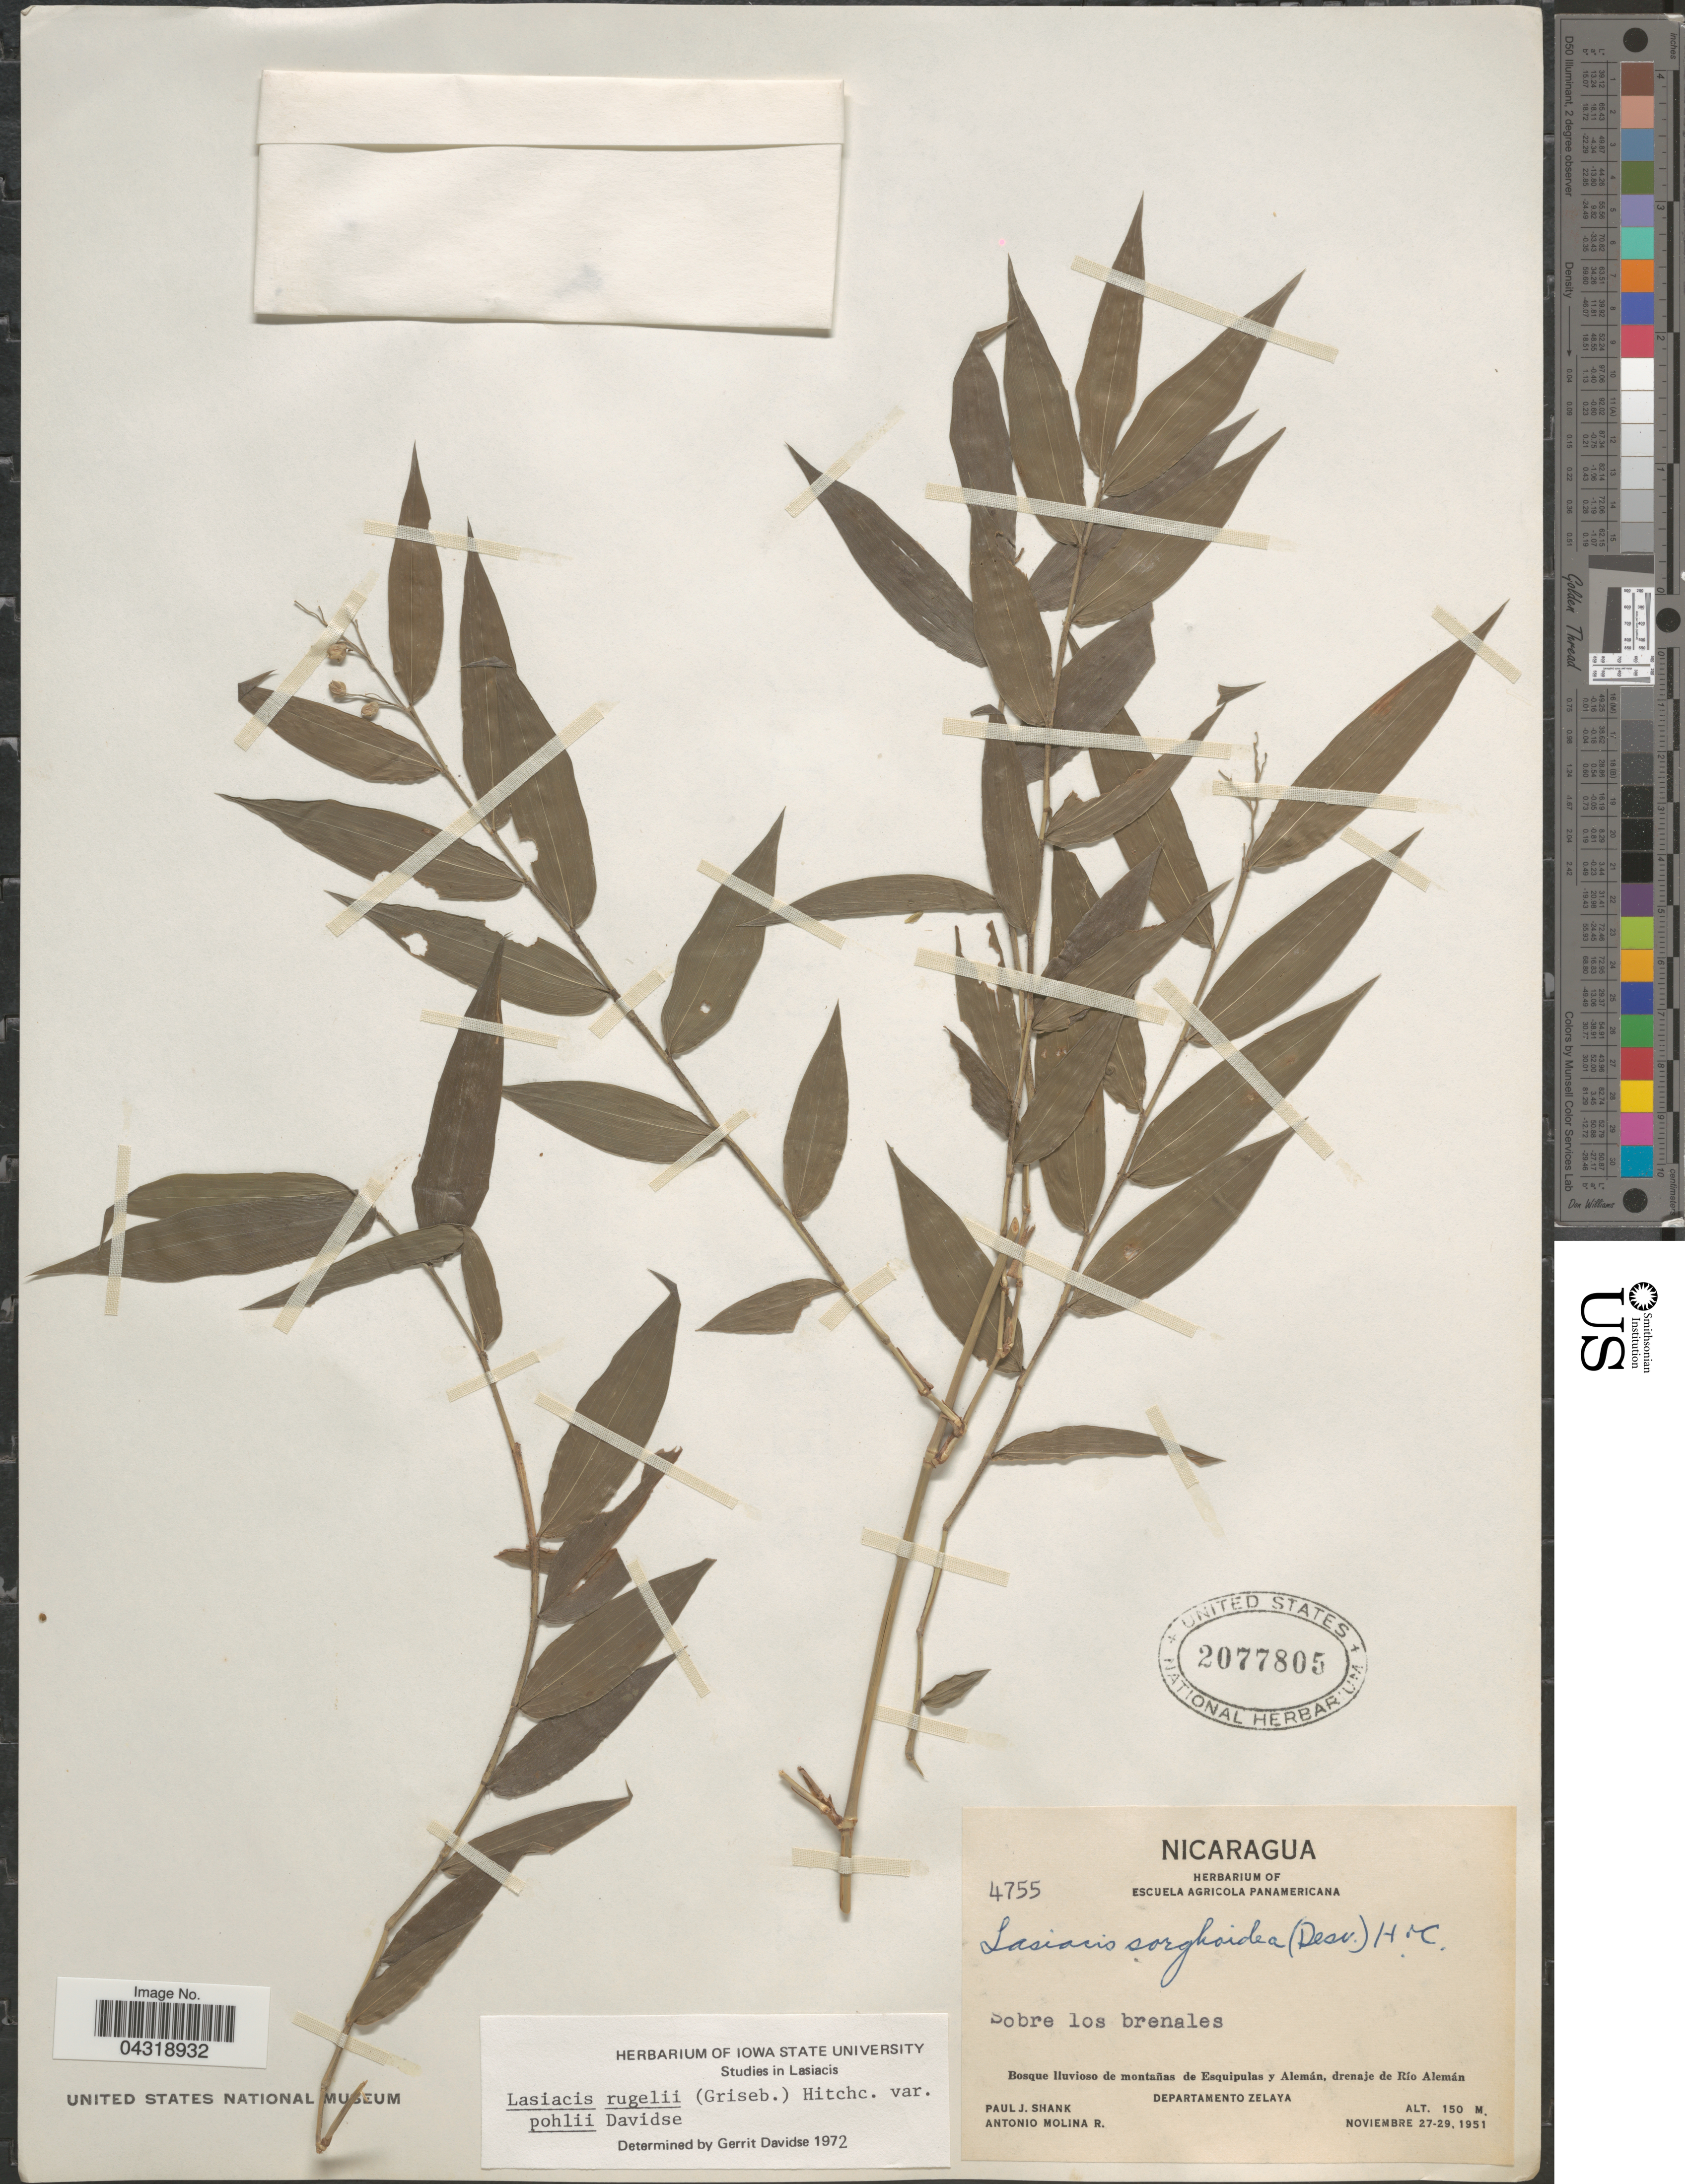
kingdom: Plantae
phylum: Tracheophyta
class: Liliopsida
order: Poales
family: Poaceae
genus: Lasiacis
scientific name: Lasiacis rugelii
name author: (Griseb.) Hitchc.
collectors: P. J. Shank & A. Molina R.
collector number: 4755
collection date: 1951-11-27/1951-11-29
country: Nicaragua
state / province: Atlántico Norte / Atlántico Sur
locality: Bosque lluvioso de montañas de Esquipulas y Alemán, drenaje de Río Alemán. Departamento Zelaya.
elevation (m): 150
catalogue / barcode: US 2077805